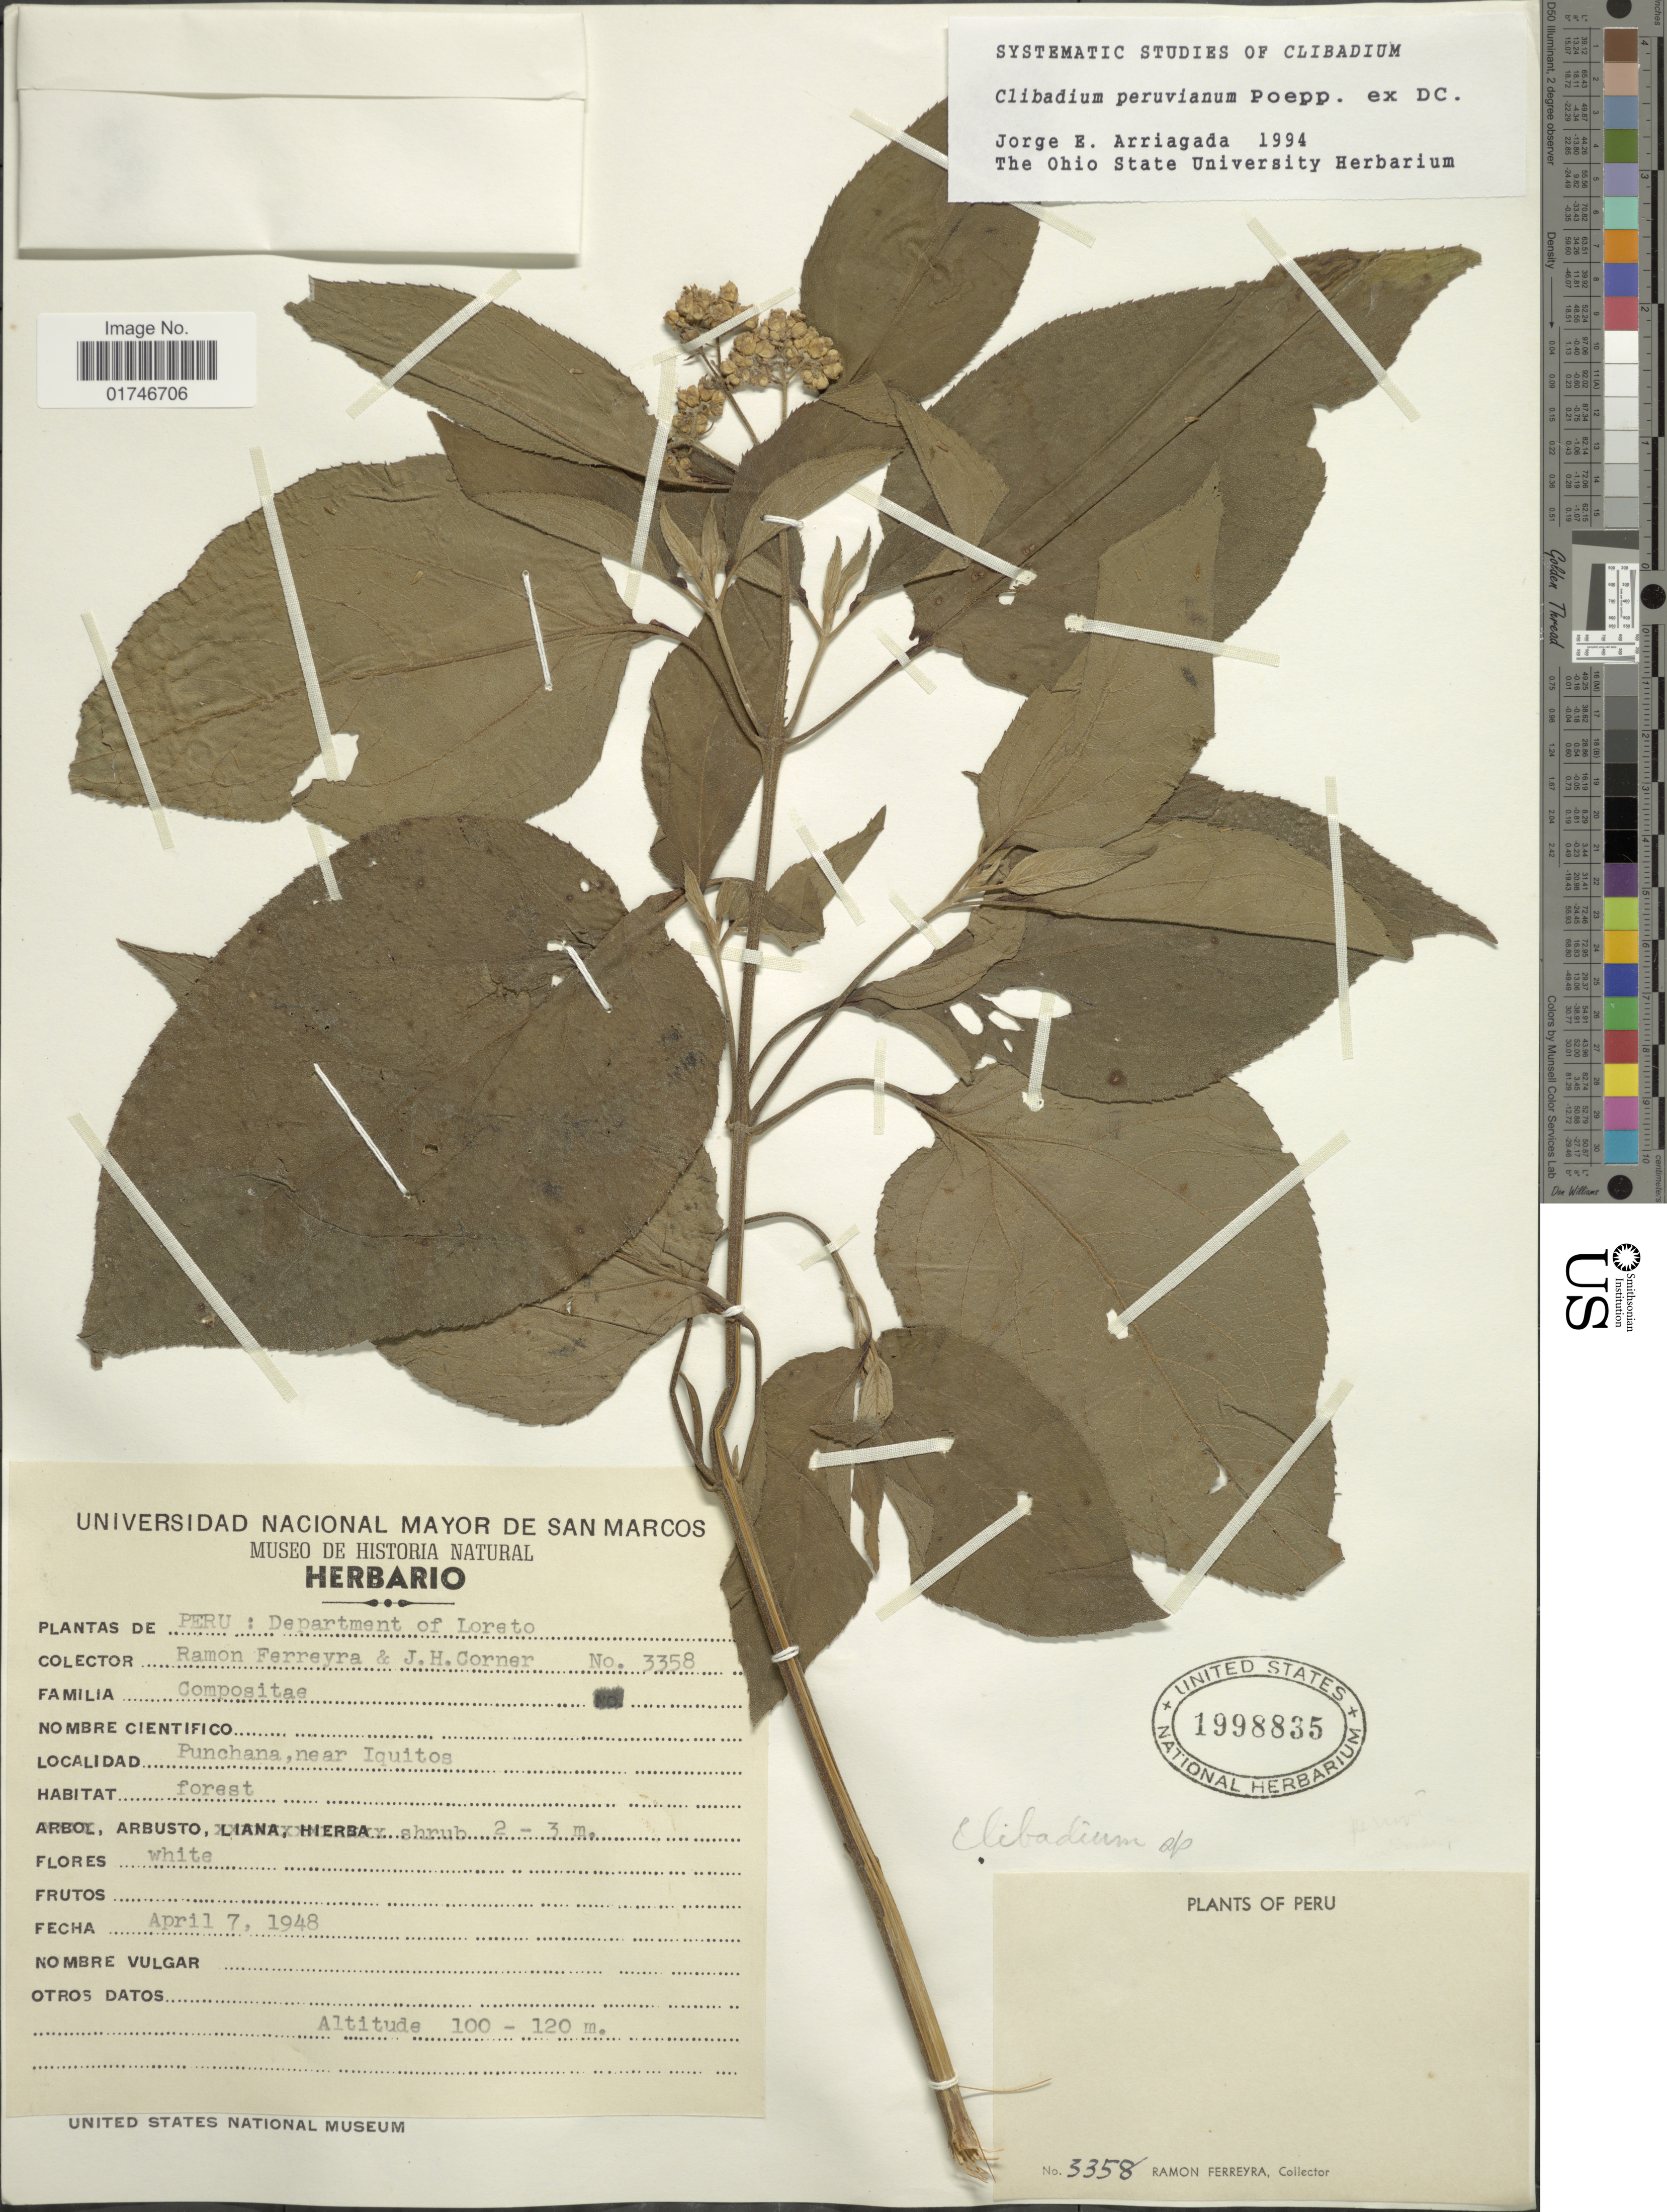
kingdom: Plantae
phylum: Tracheophyta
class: Magnoliopsida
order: Asterales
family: Asteraceae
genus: Clibadium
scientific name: Clibadium peruvianum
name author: Poepp.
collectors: R. A. Ferreyra & E. Corner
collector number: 3358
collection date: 1948-04-07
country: Peru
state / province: Loreto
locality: Peru: Department of Loreto. Punchana, near Iquitos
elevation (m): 100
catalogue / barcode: US 1998835